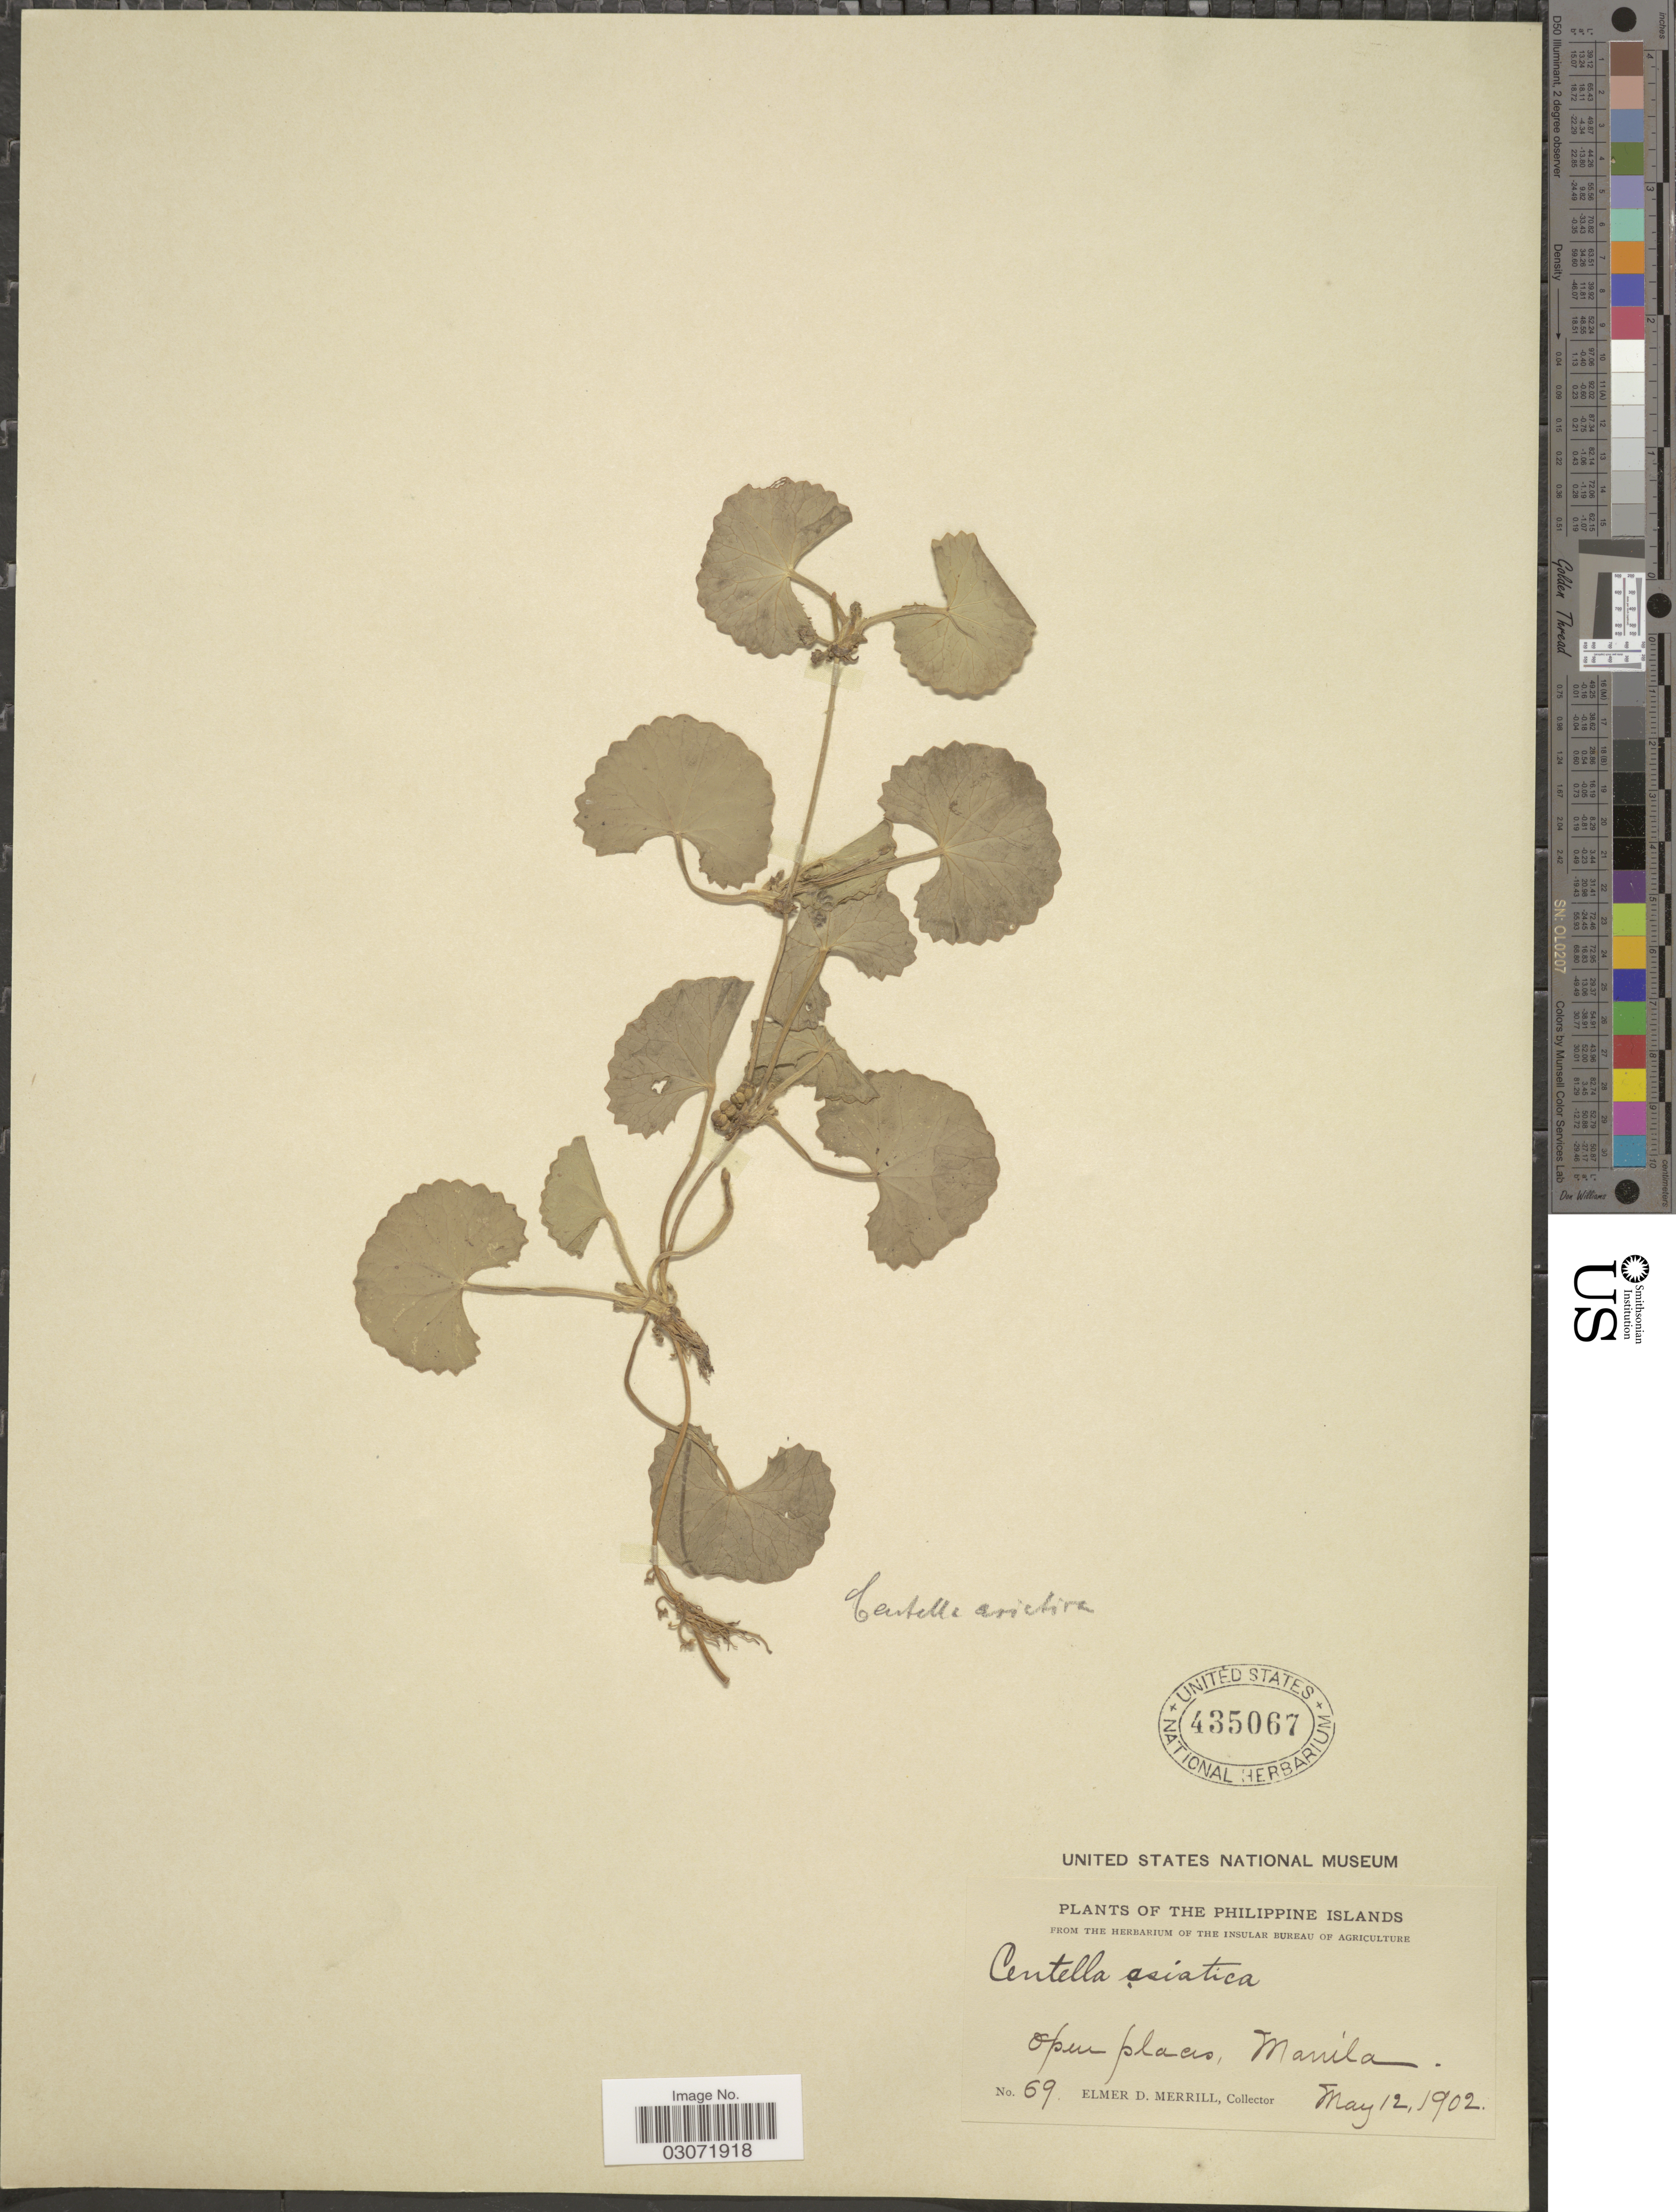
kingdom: Plantae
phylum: Tracheophyta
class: Magnoliopsida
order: Apiales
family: Apiaceae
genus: Centella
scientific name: Centella asiatica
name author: (L.) Urb.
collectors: E. D. Merrill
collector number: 69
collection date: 1902-05-12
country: Philippines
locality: Open places, Manila.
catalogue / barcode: US 435067